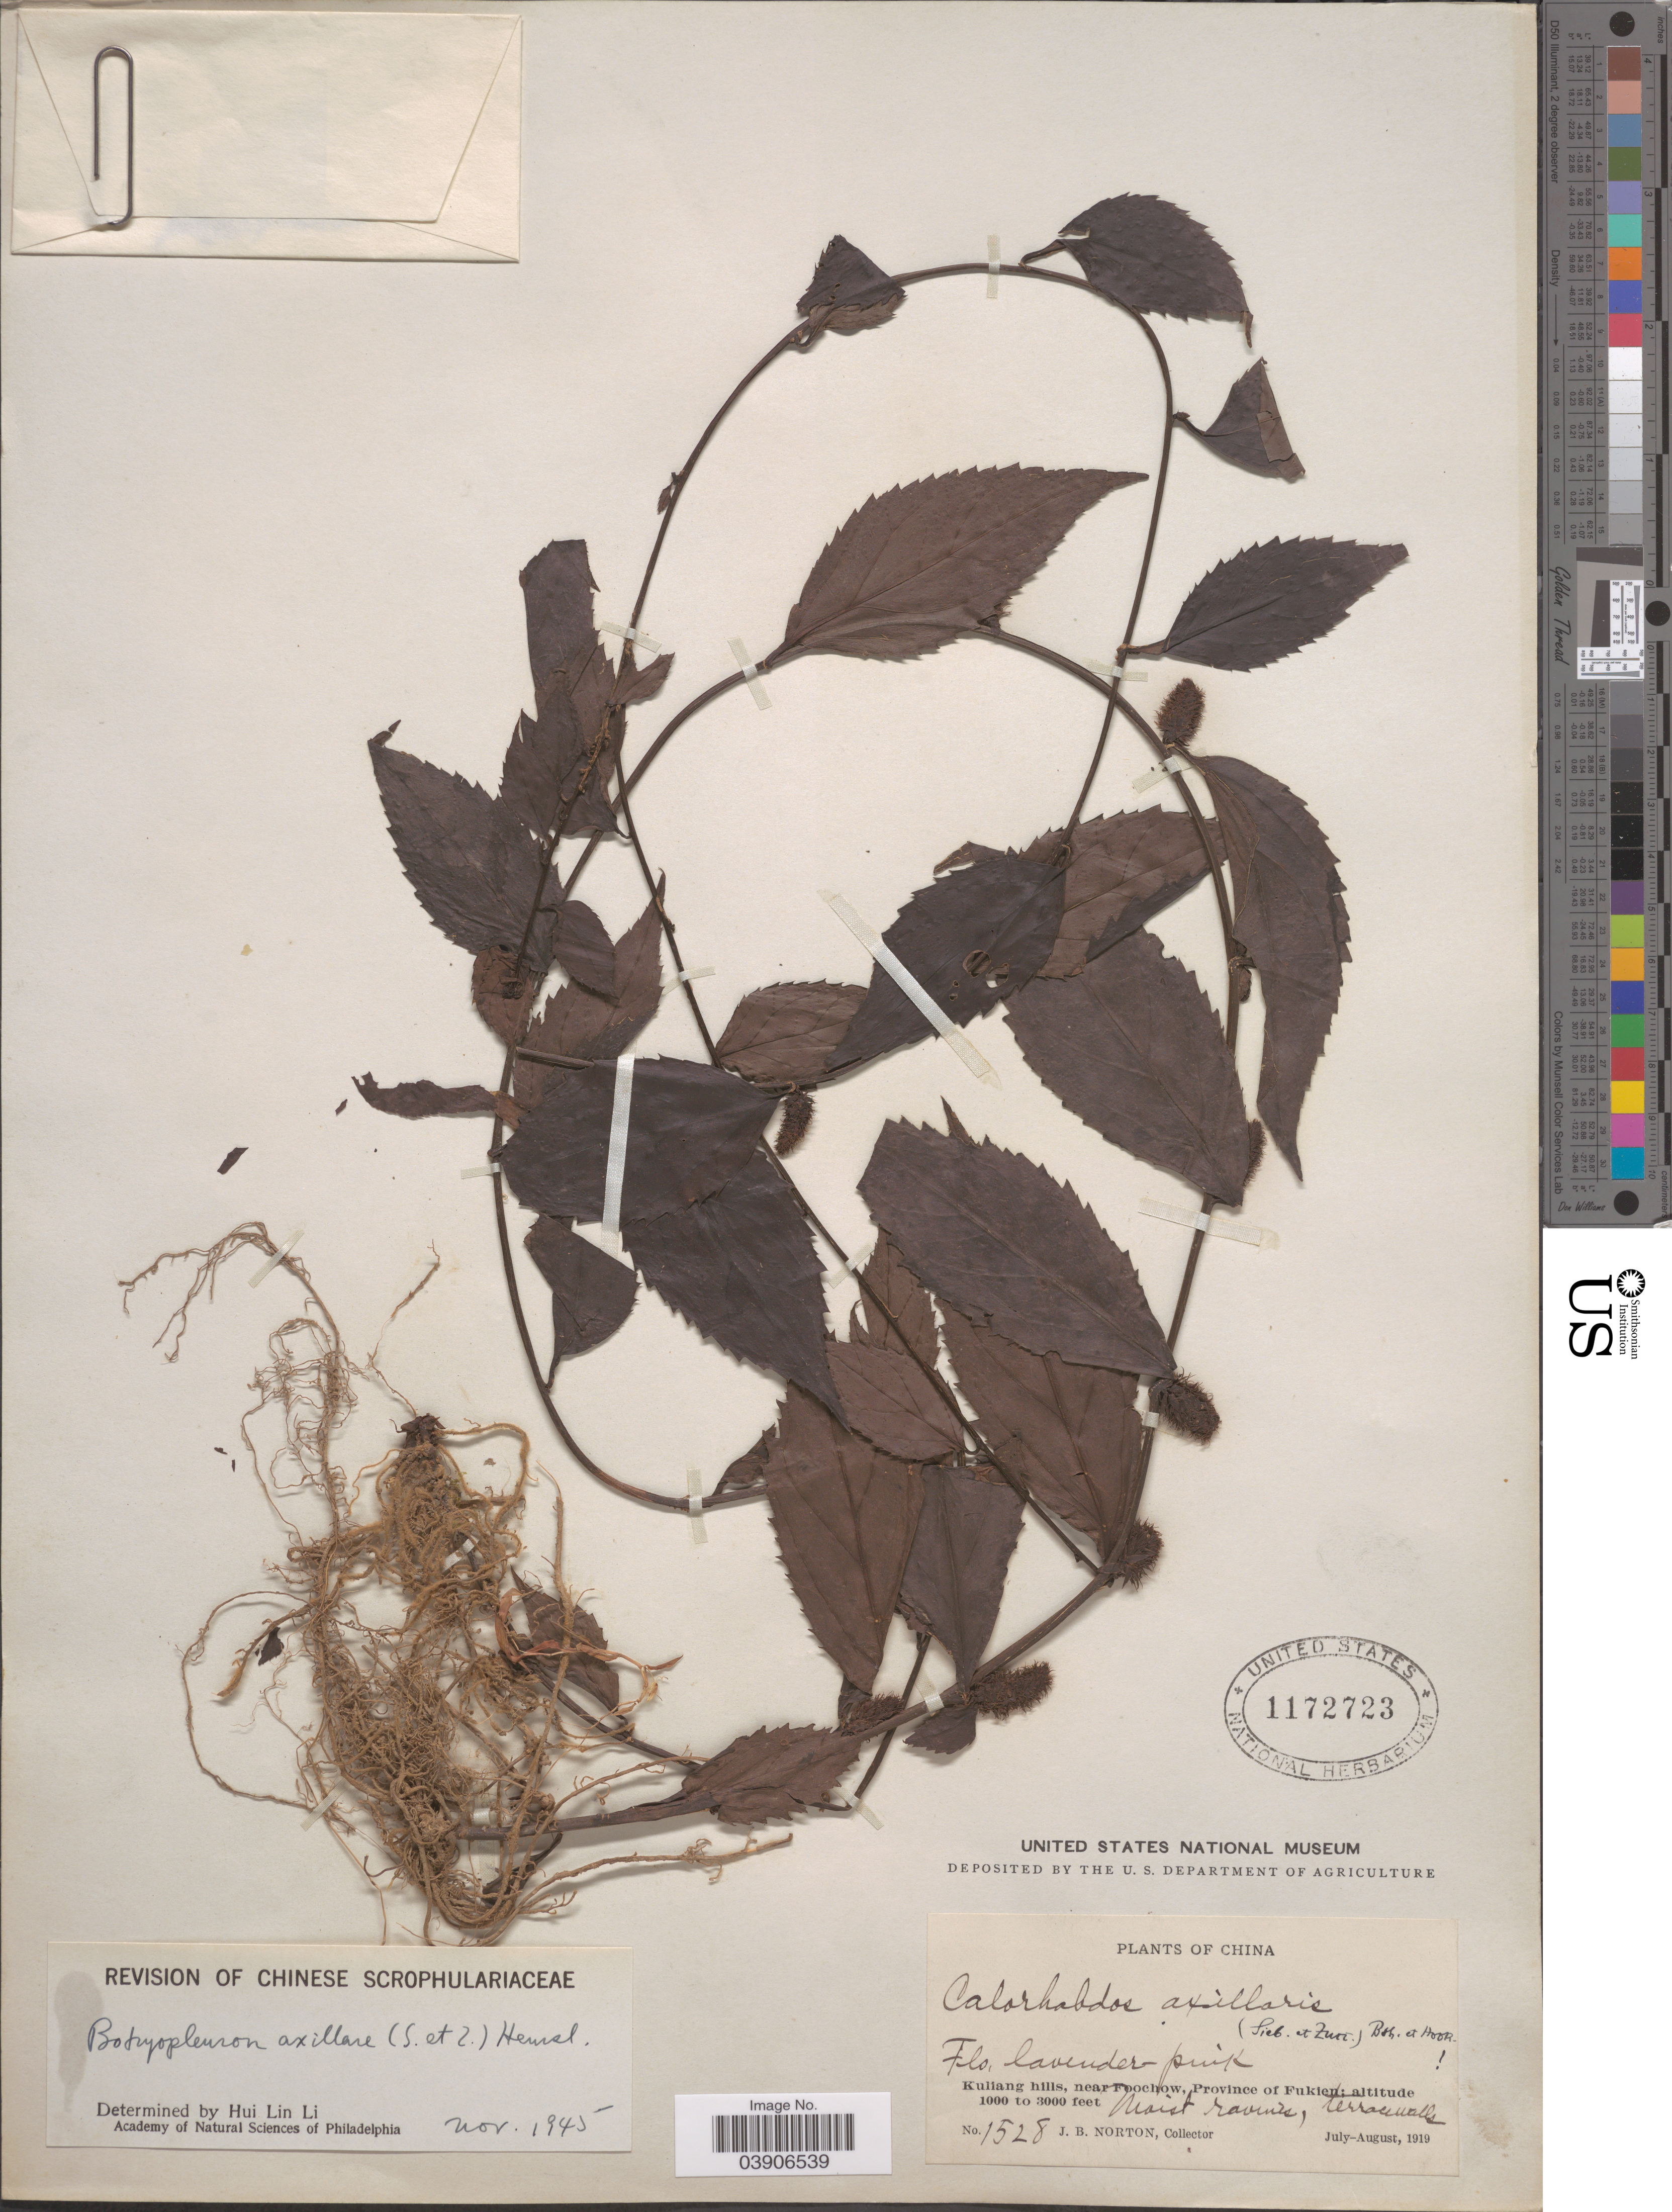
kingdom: Plantae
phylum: Tracheophyta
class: Magnoliopsida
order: Lamiales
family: Plantaginaceae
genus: Botryopleuron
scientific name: Botryopleuron axillare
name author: (Siebold & Zucc.) Hemsl.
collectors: J. B. Norton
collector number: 1528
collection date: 1919-07/1919-08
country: China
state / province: Fujian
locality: Kuliang hills, near Foochow, Province of Fukien.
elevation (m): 305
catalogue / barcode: US 1172723